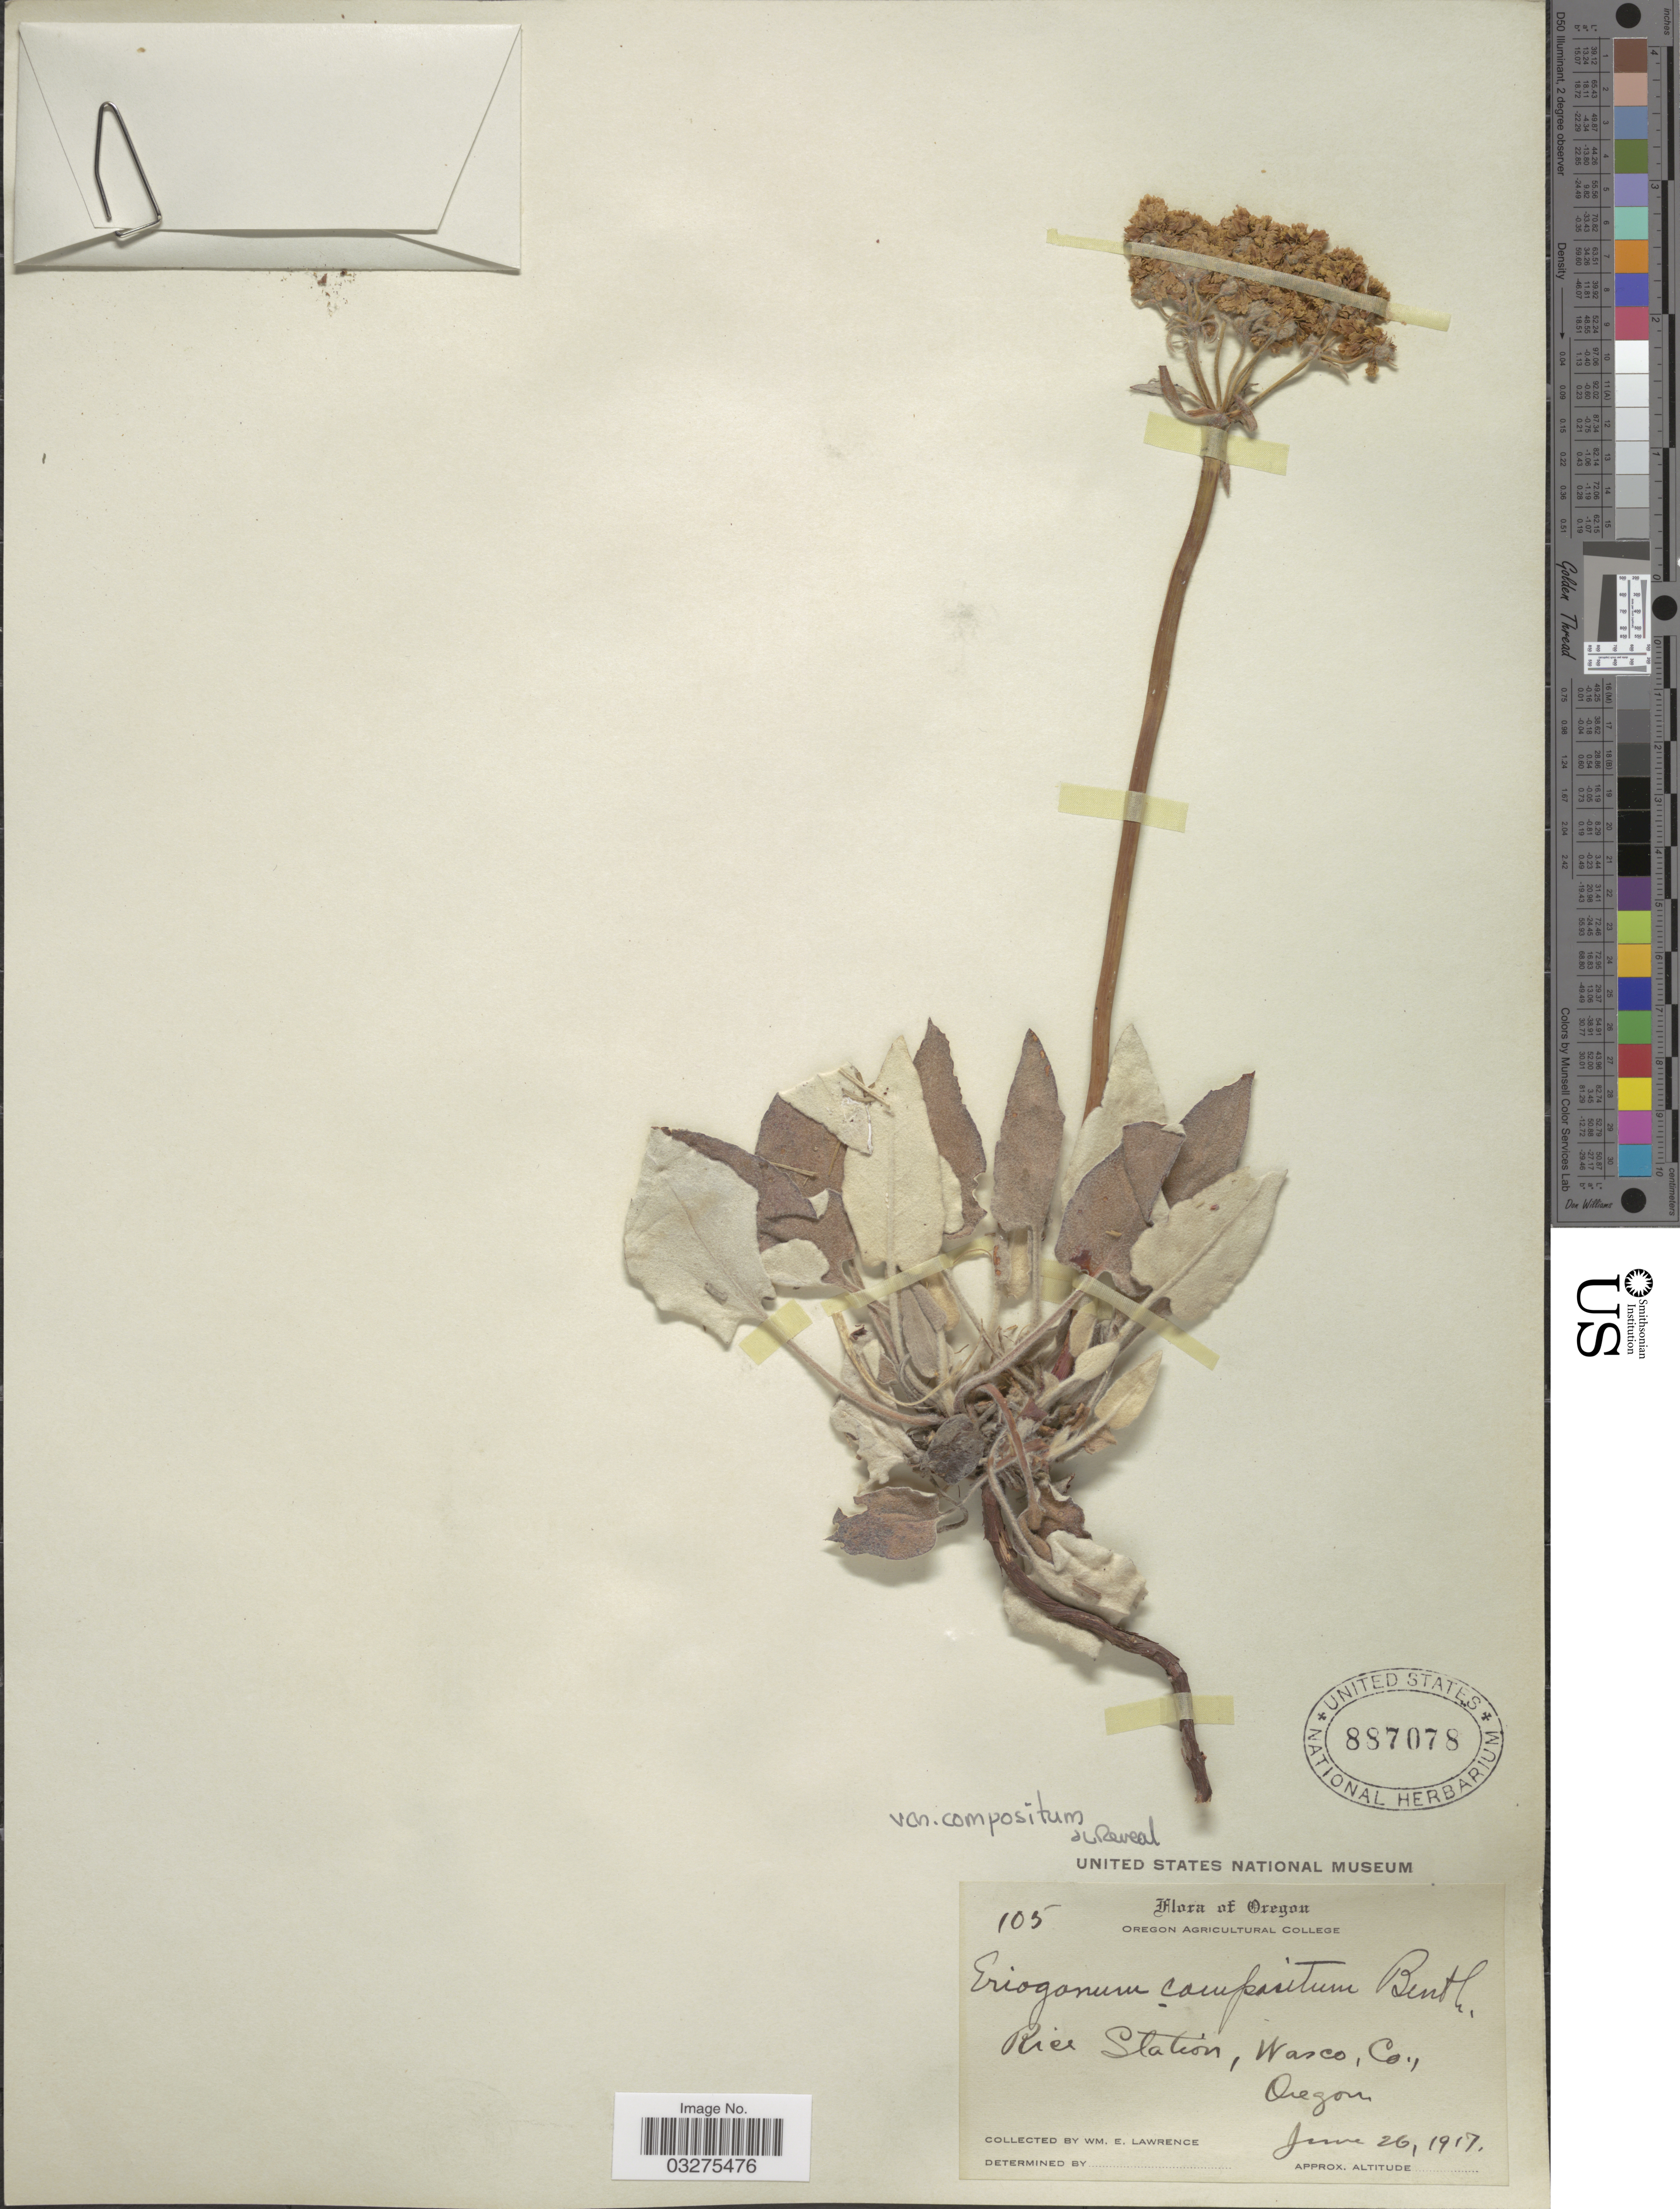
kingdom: Plantae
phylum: Tracheophyta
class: Magnoliopsida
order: Caryophyllales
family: Polygonaceae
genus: Eriogonum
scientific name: Eriogonum compositum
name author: Douglas ex Benth.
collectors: W. Lawrence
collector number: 105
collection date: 1917-06-26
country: United States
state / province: Oregon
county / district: Wasco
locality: Rice Station, Wasco Co.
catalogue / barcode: US 887078